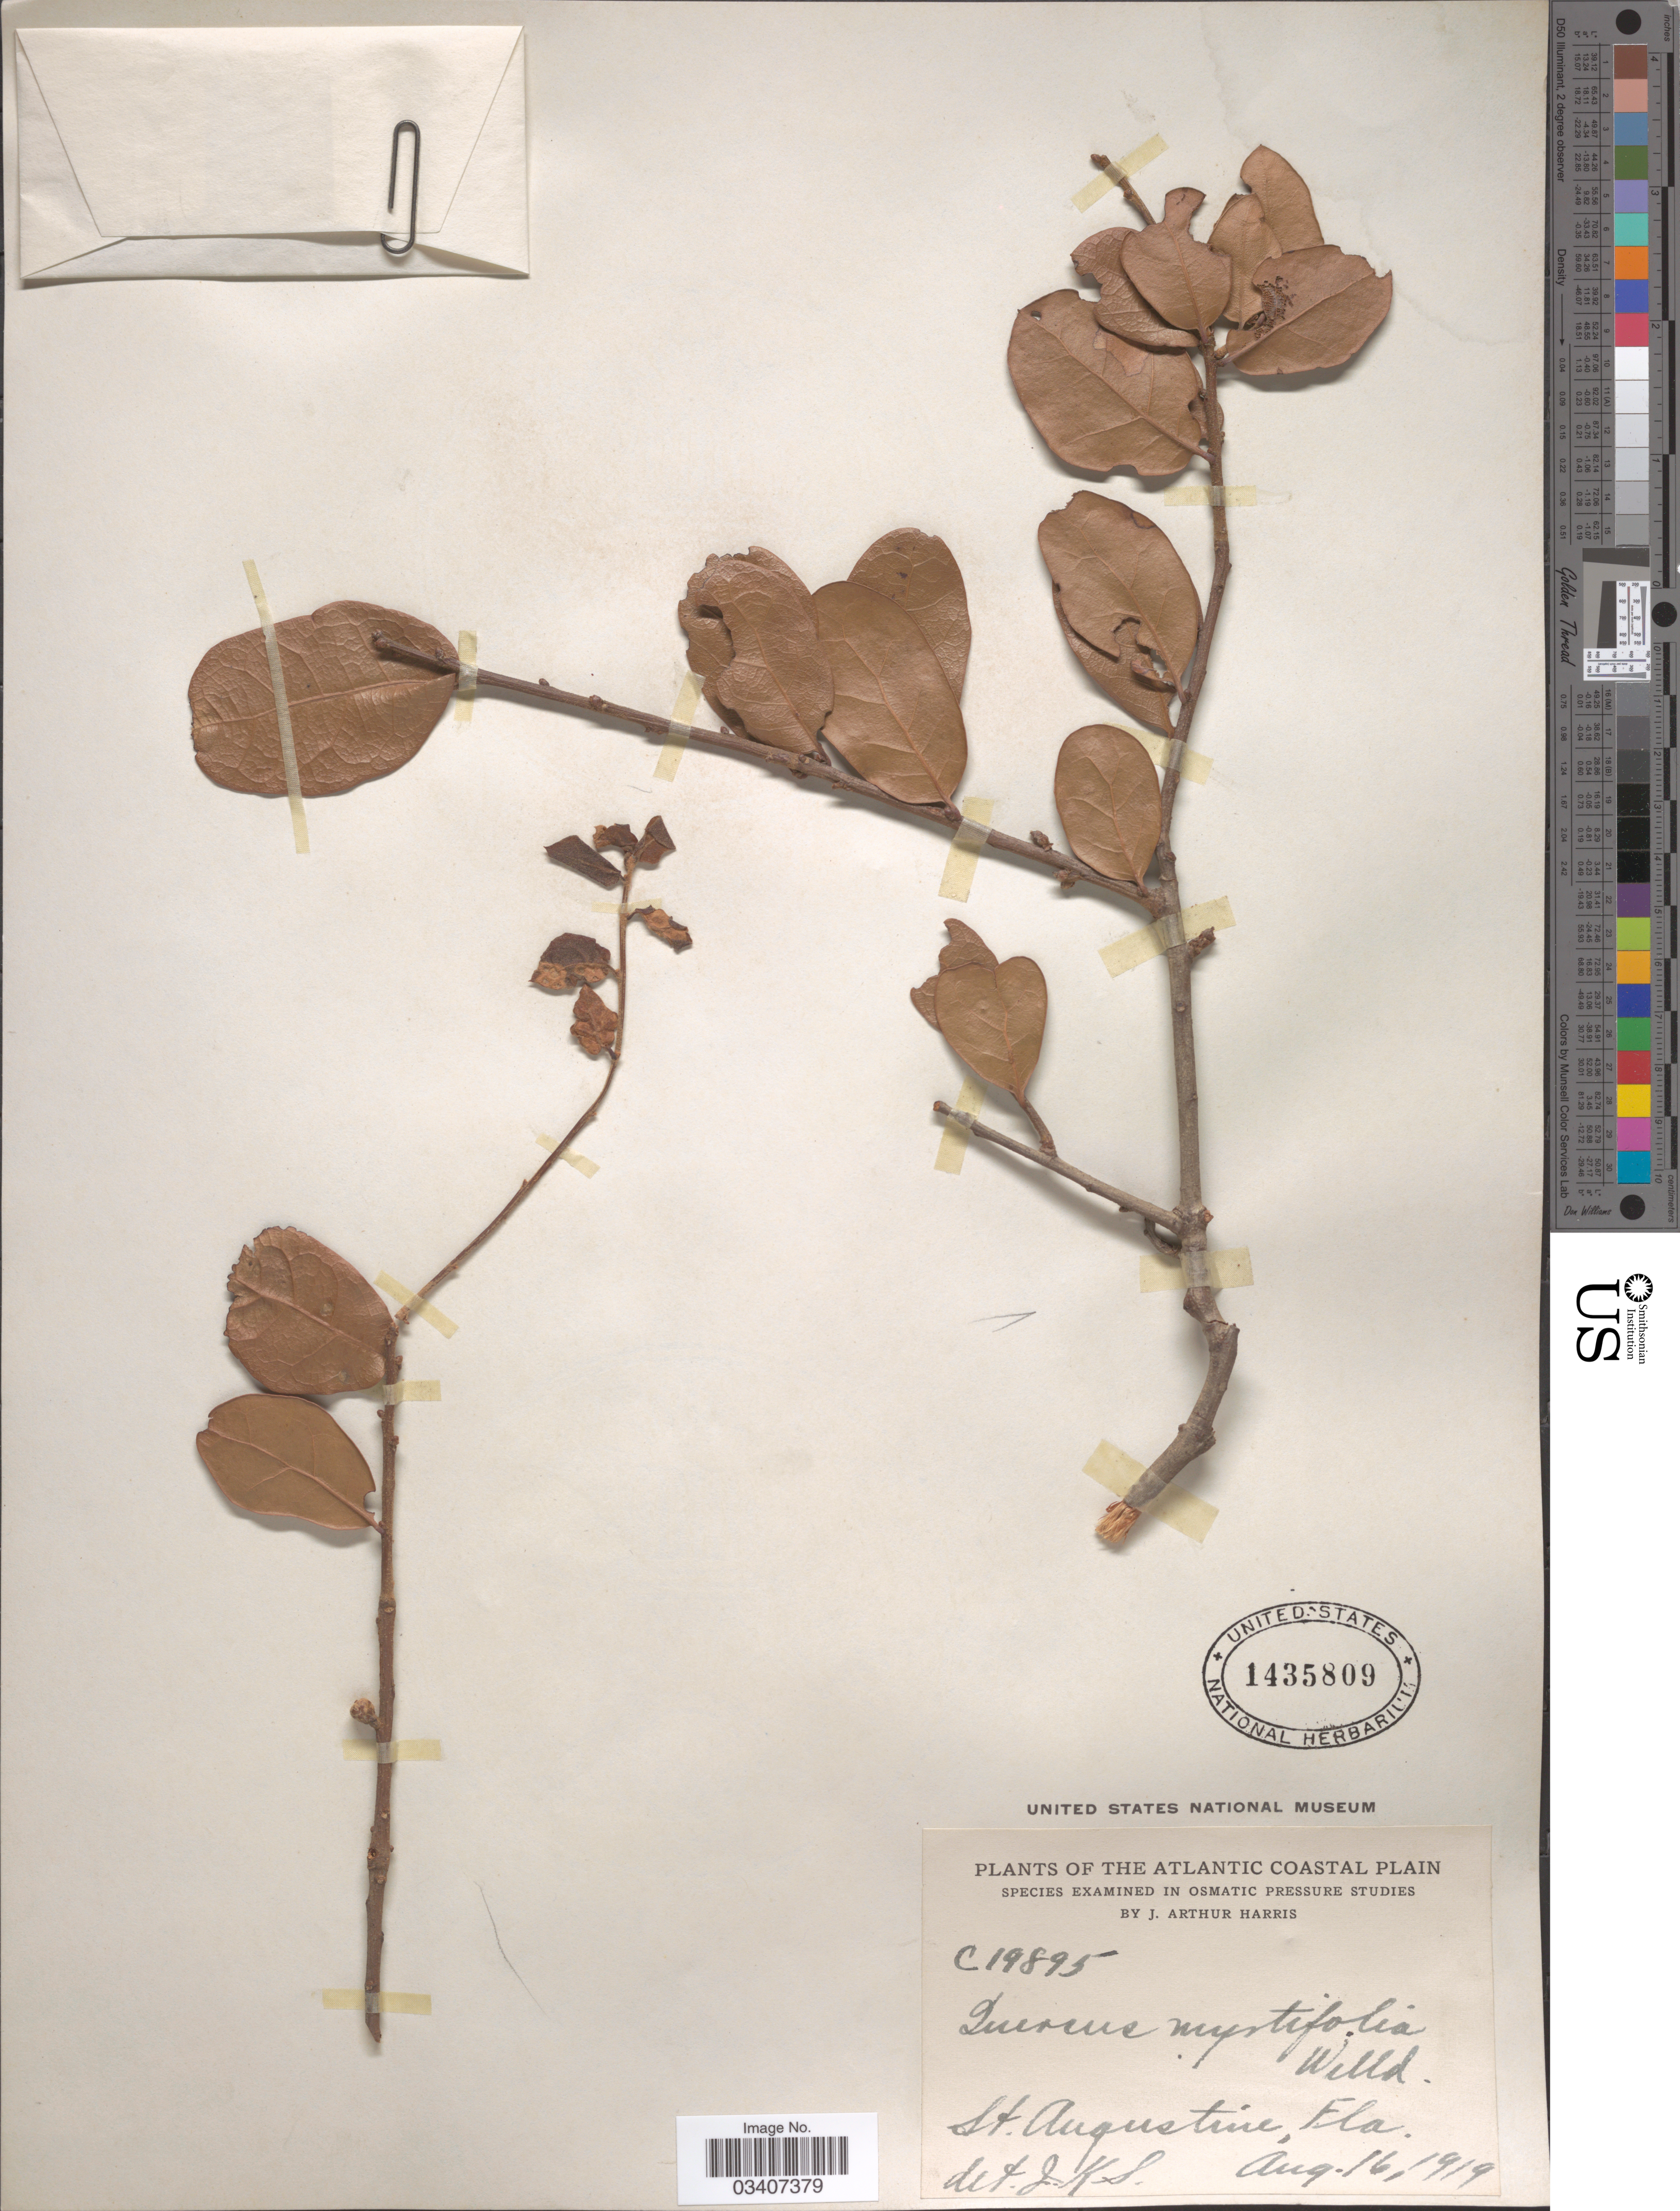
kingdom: Plantae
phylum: Tracheophyta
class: Magnoliopsida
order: Fagales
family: Fagaceae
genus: Quercus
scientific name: Quercus myrtifolia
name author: Willd.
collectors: J. A. Harris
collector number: C19895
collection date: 1919-08-16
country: United States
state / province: Florida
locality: The Atlantic Coastal Plain. St. Augustine.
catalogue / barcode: US 1435809